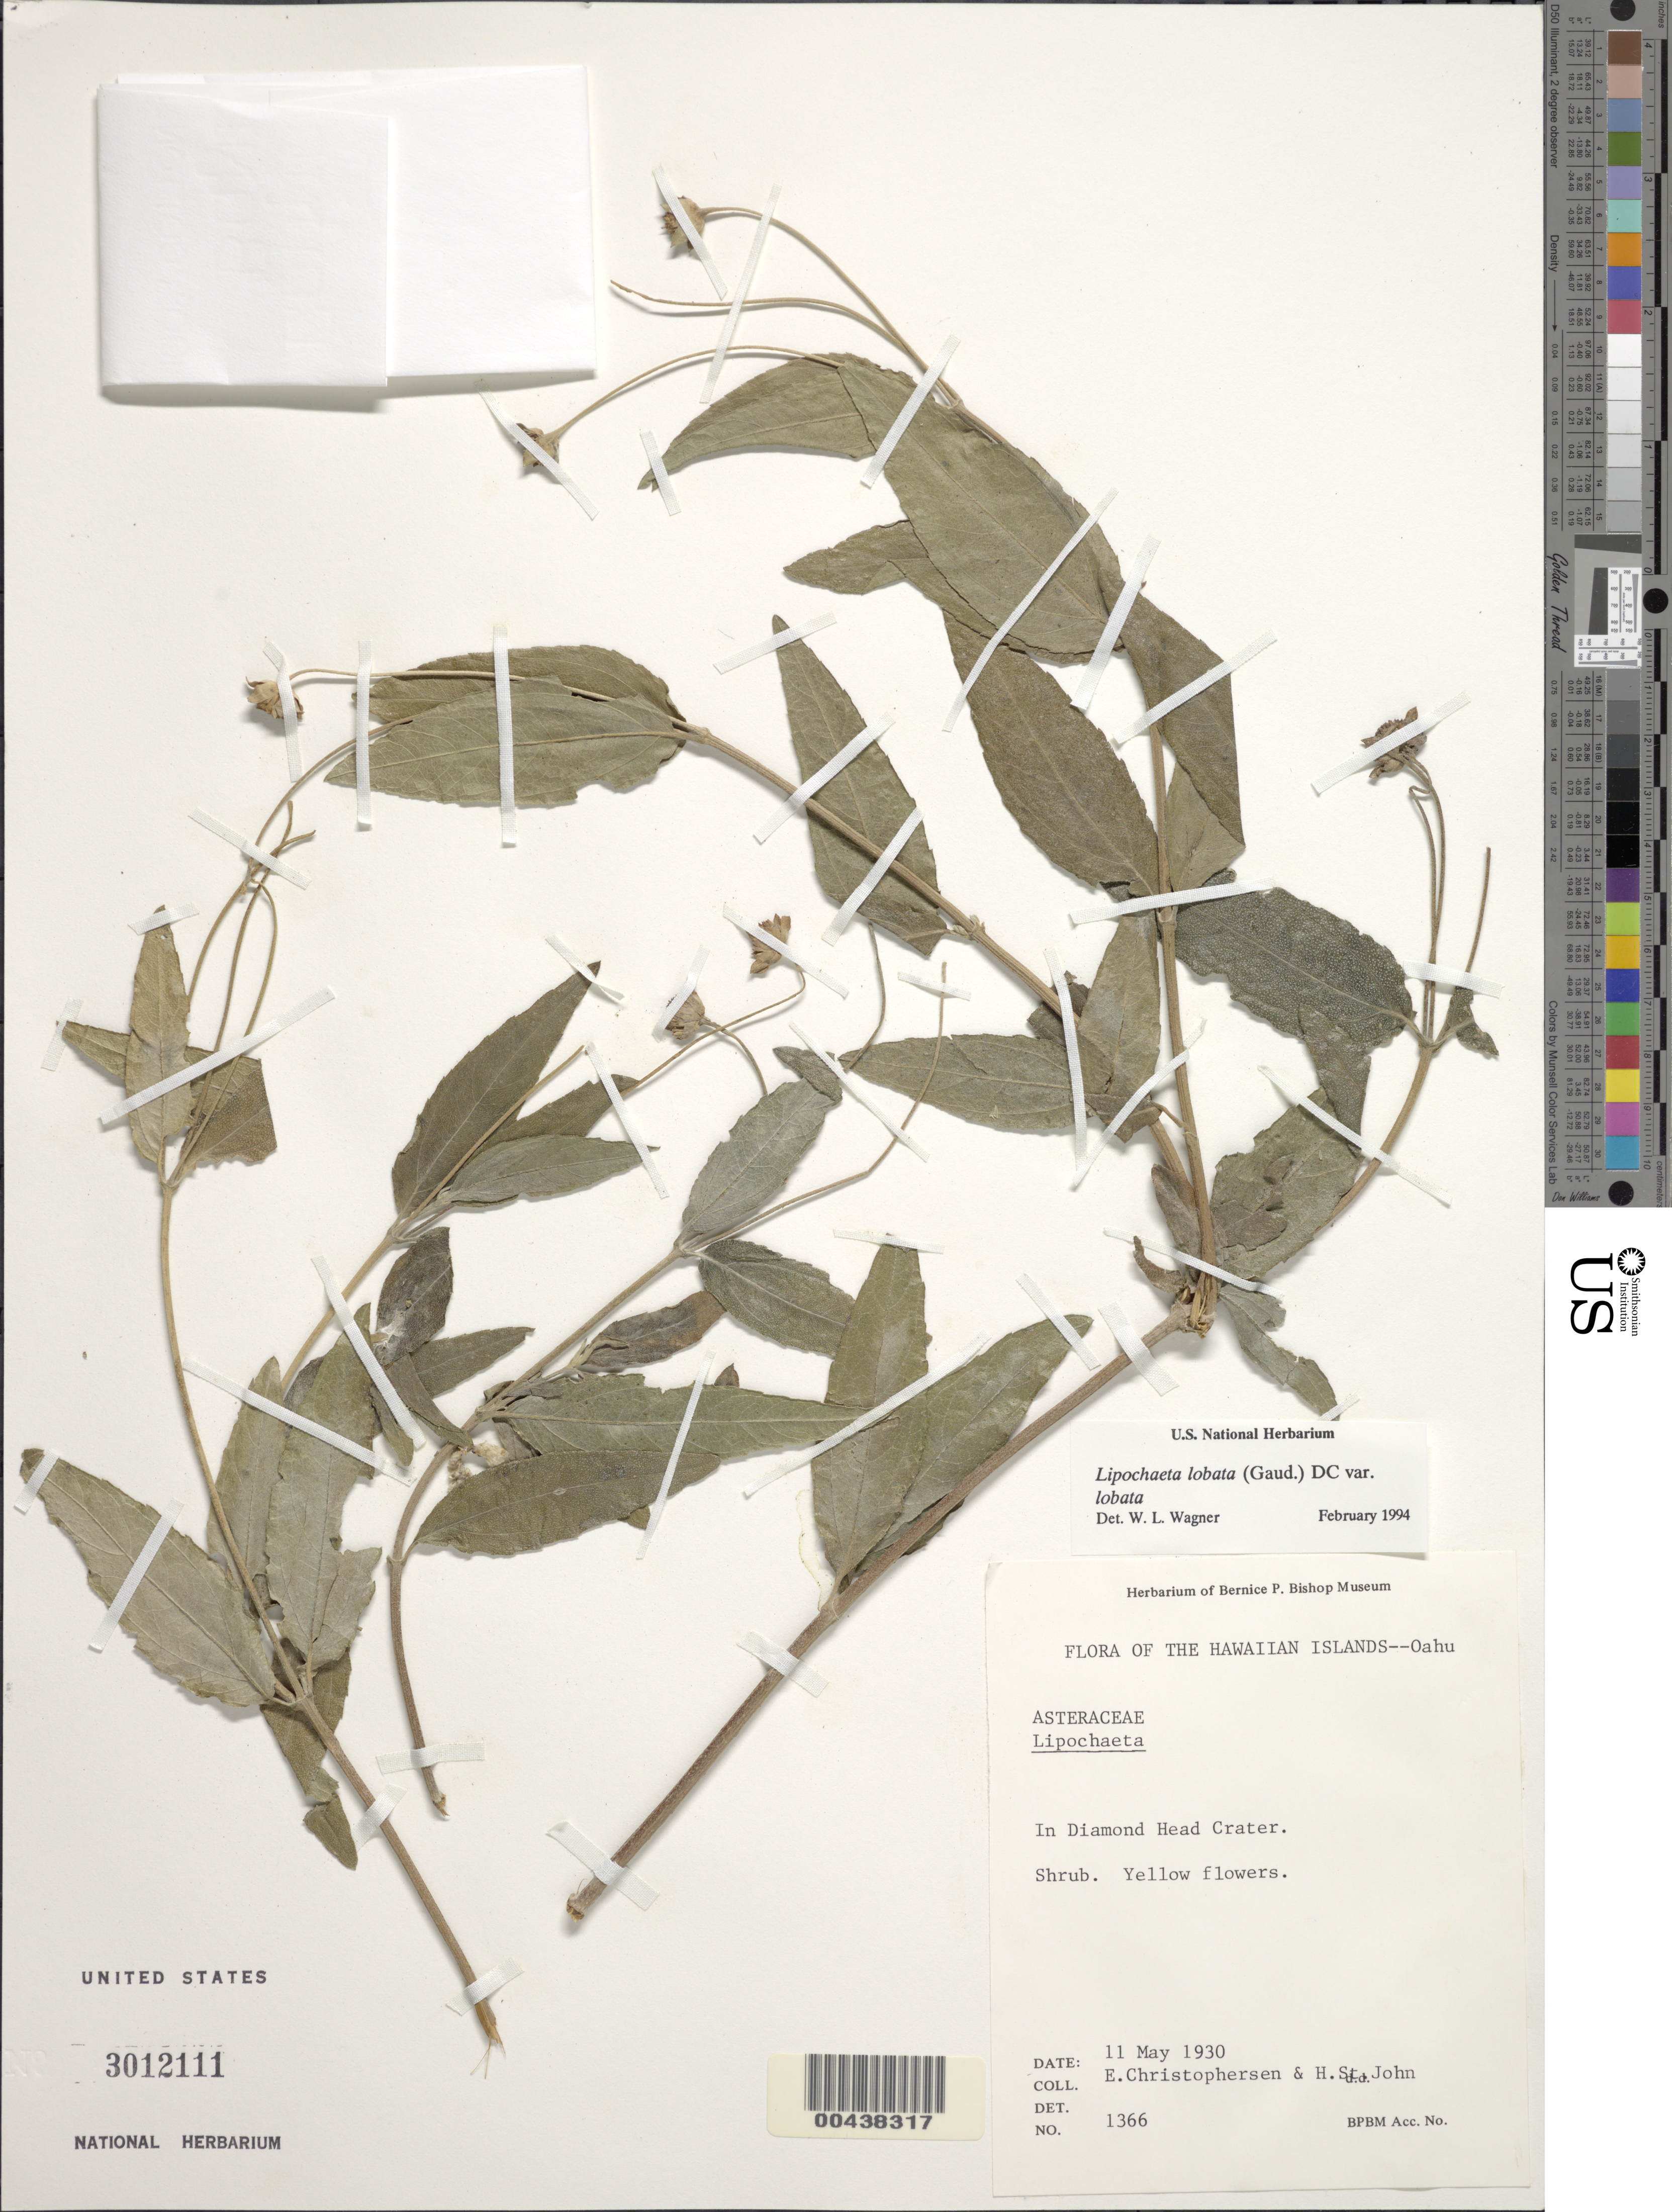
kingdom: Plantae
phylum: Tracheophyta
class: Magnoliopsida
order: Asterales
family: Asteraceae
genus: Lipochaeta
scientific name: Lipochaeta lobata var. lobata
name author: (Gaudich.) DC.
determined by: Wagner, W. L., (BOT), Smithsonian Institution - National Museum of Natural History (UNITED STATES)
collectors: E. Christophersen & H. St. John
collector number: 1366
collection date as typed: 11 May 1930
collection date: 1930-05-11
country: United States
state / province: Hawaii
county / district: Honolulu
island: Oahu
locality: In Diamond Head Crater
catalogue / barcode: US 3012111